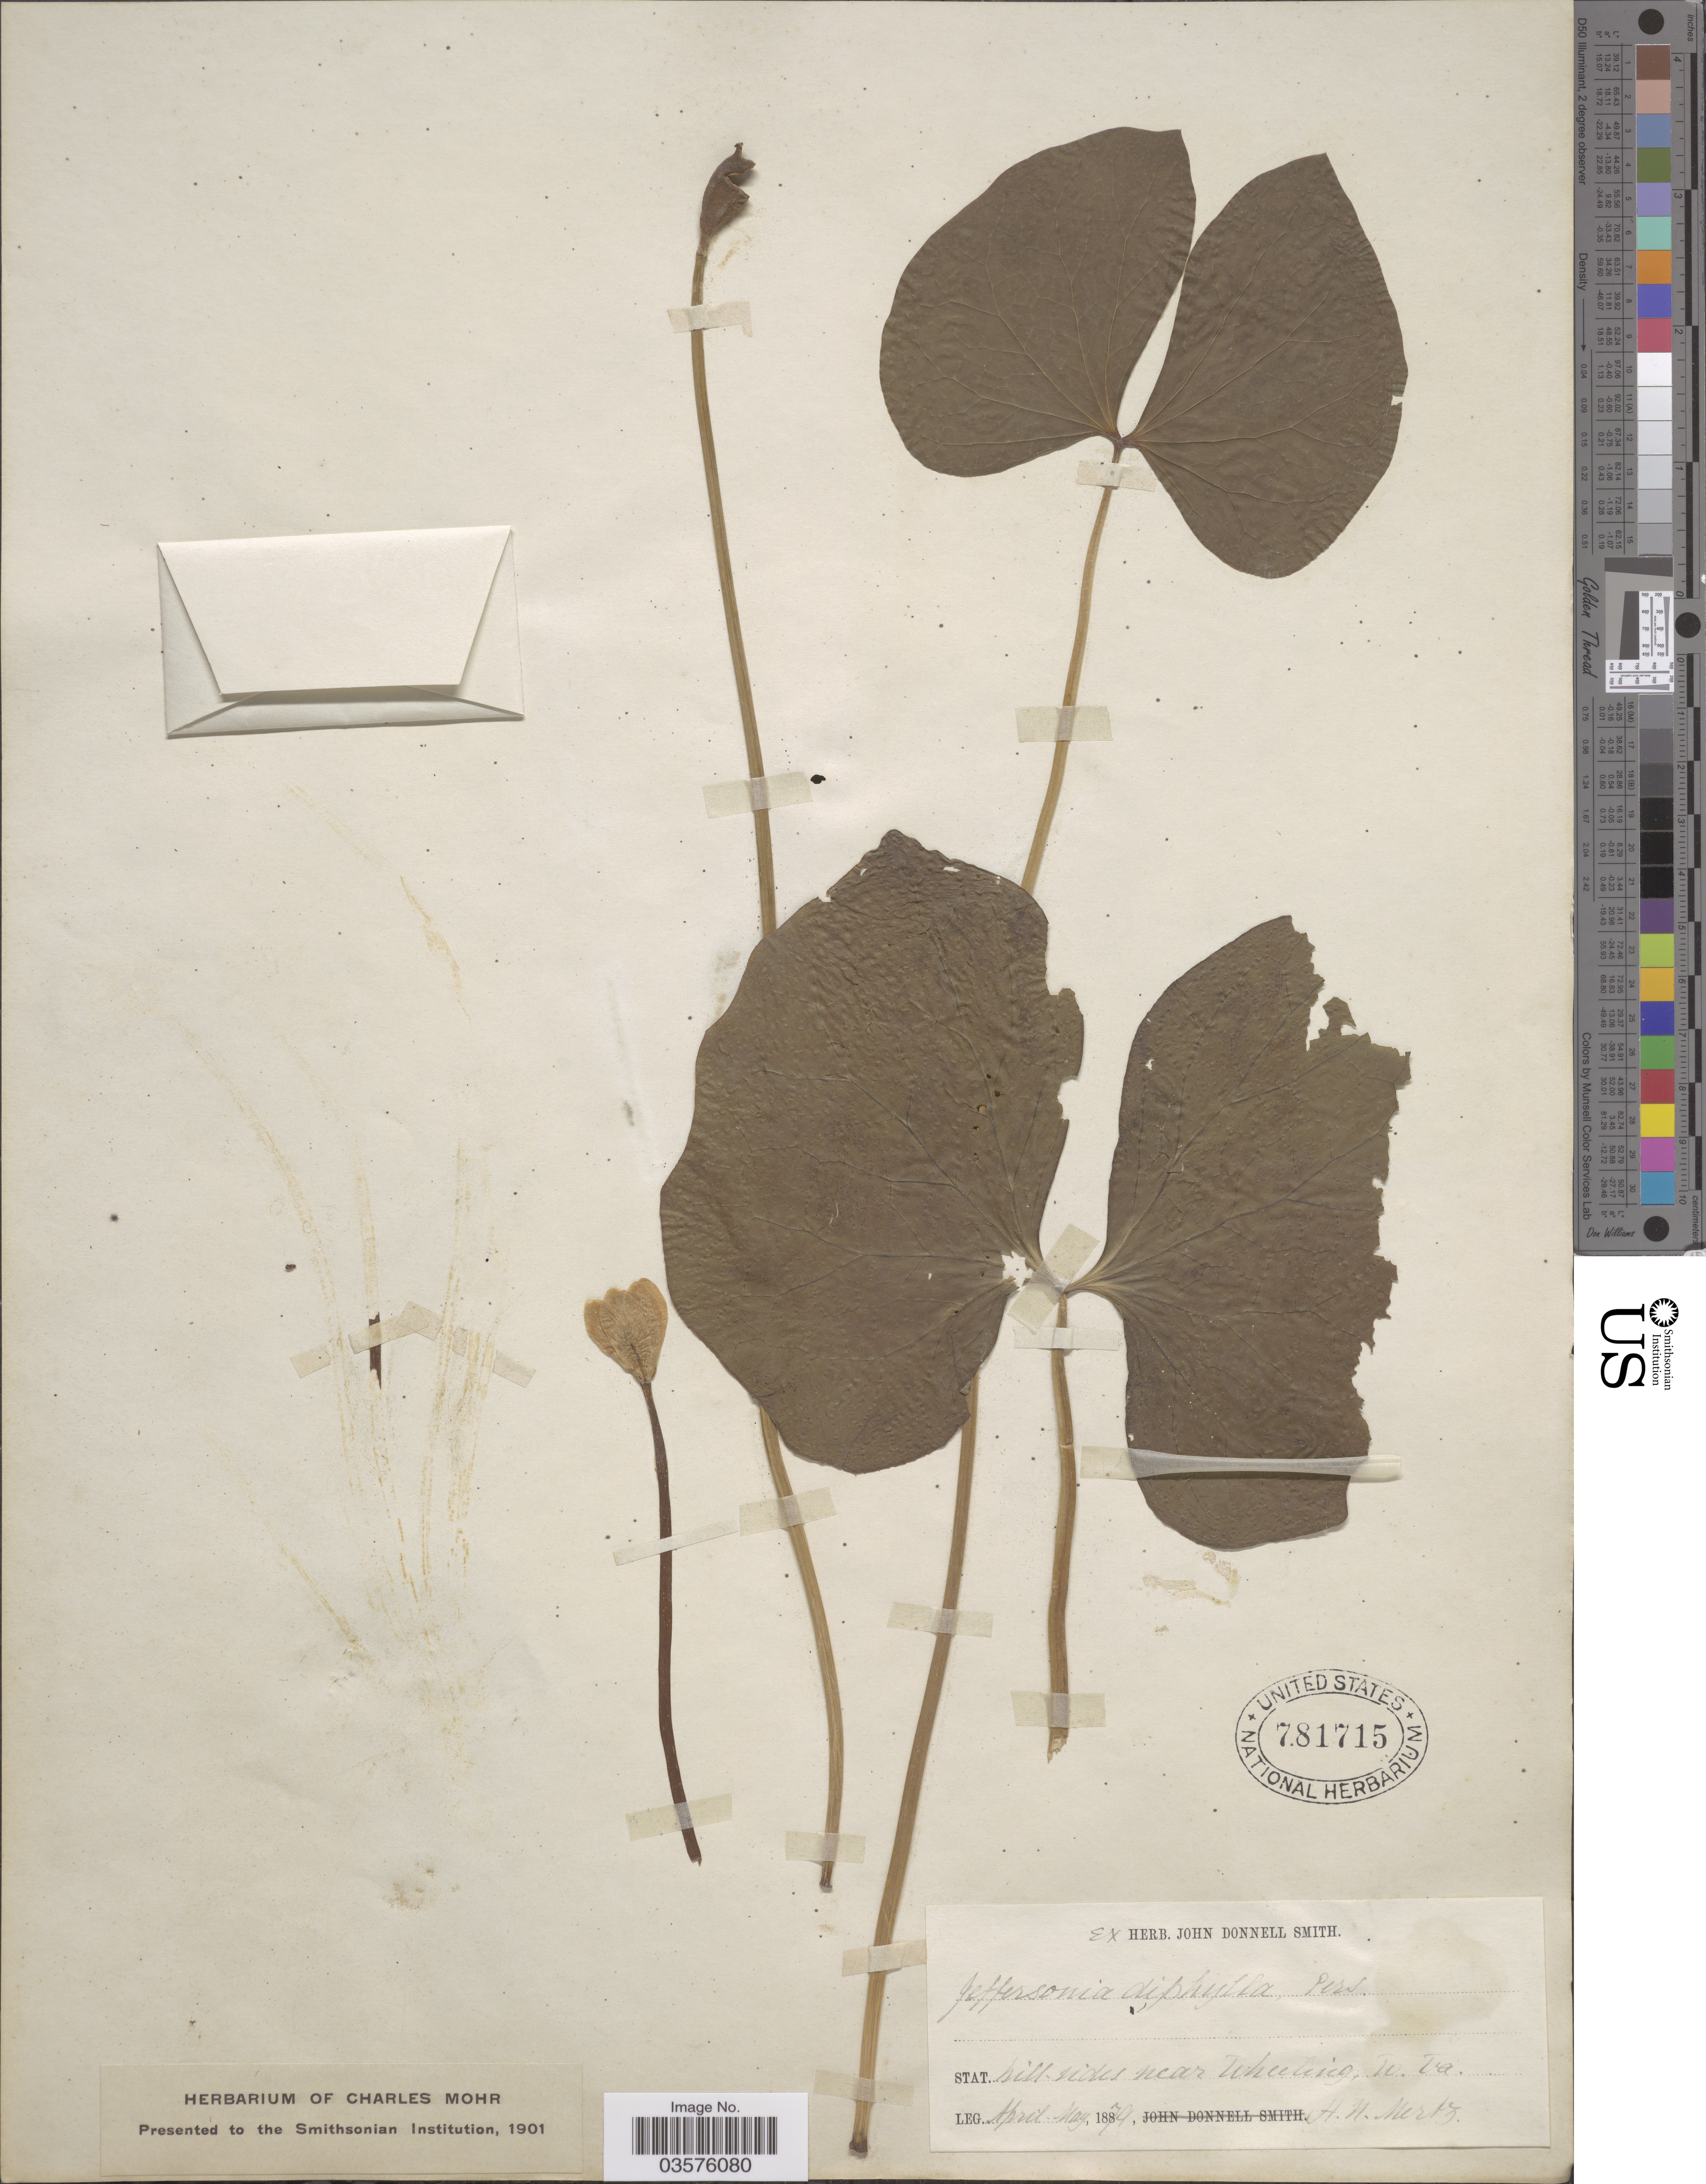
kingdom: Plantae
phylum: Tracheophyta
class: Magnoliopsida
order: Ranunculales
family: Berberidaceae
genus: Jeffersonia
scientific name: Jeffersonia diphylla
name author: (L.) Pers.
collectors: H. Mertz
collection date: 1879-04/1879-05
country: United States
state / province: West Virginia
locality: Stat. hill-sides near Wheeling.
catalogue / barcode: US 781715